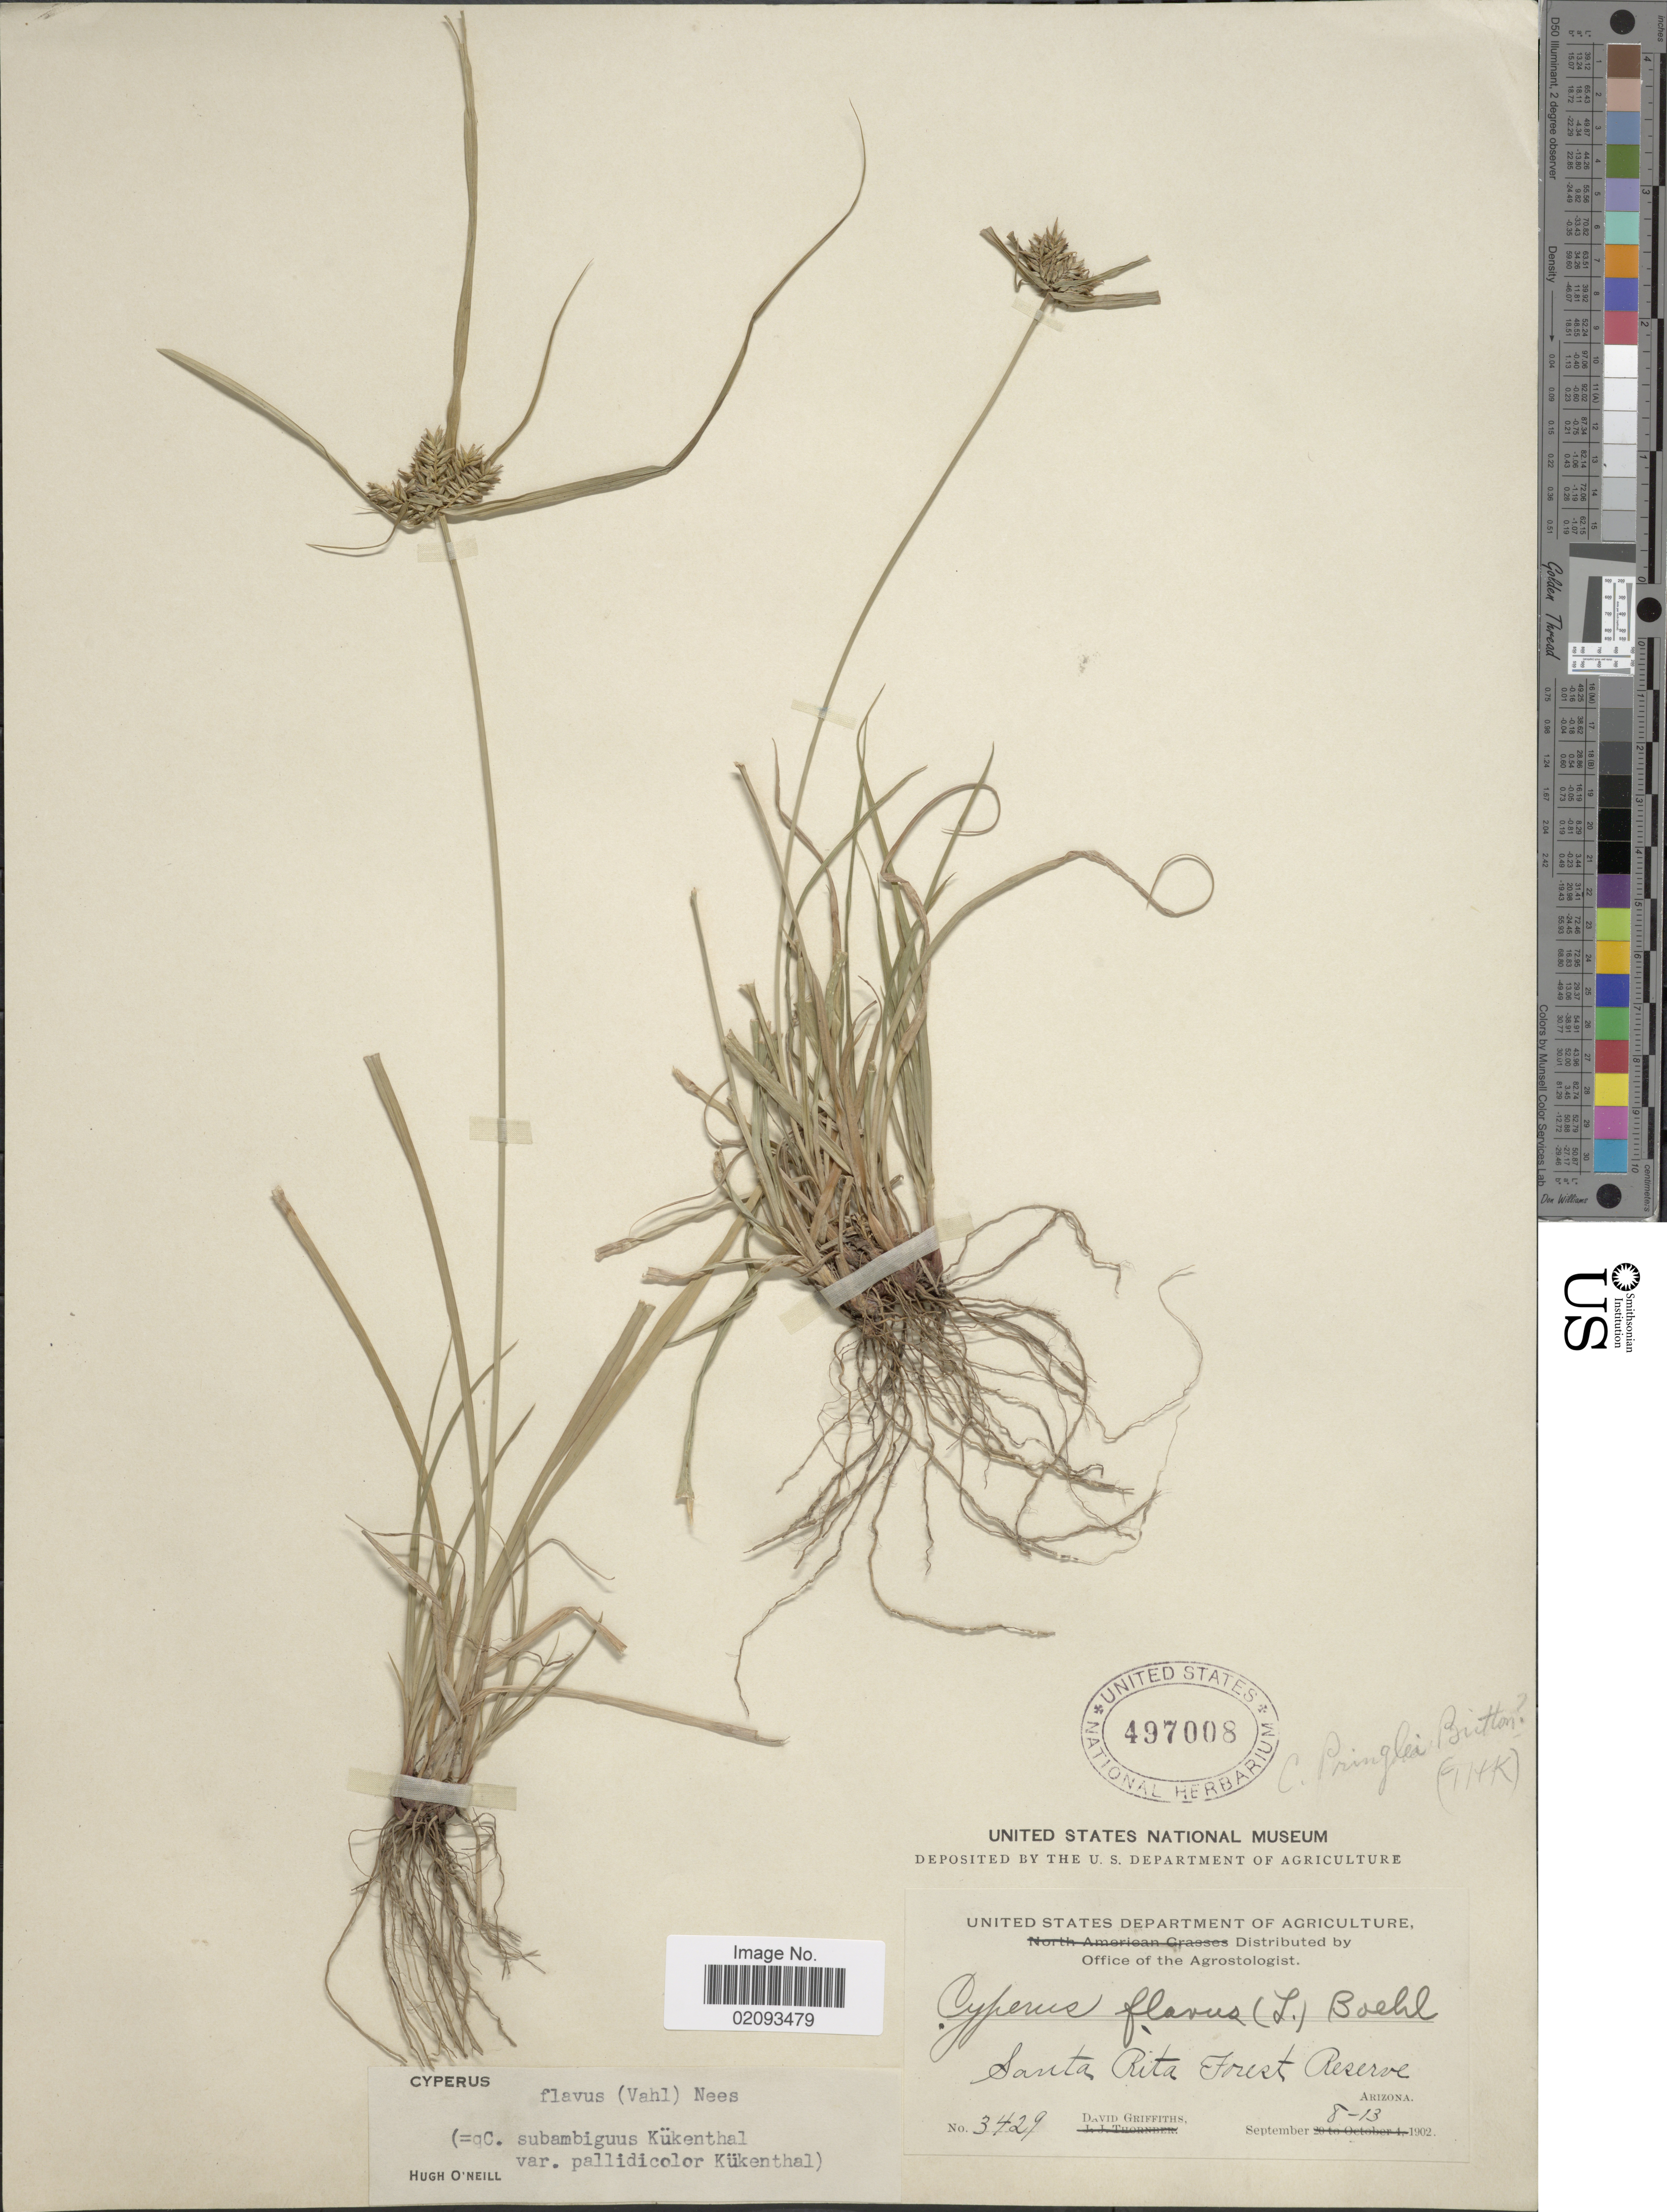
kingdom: Plantae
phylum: Tracheophyta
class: Liliopsida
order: Poales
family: Cyperaceae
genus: Cyperus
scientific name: Cyperus aggregatus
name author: (Willd.) Endl.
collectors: D. Griffiths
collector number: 3429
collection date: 1902-09-08/1902-09-13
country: United States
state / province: Arizona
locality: Santa Rita Forest Reserve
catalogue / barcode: US 497008